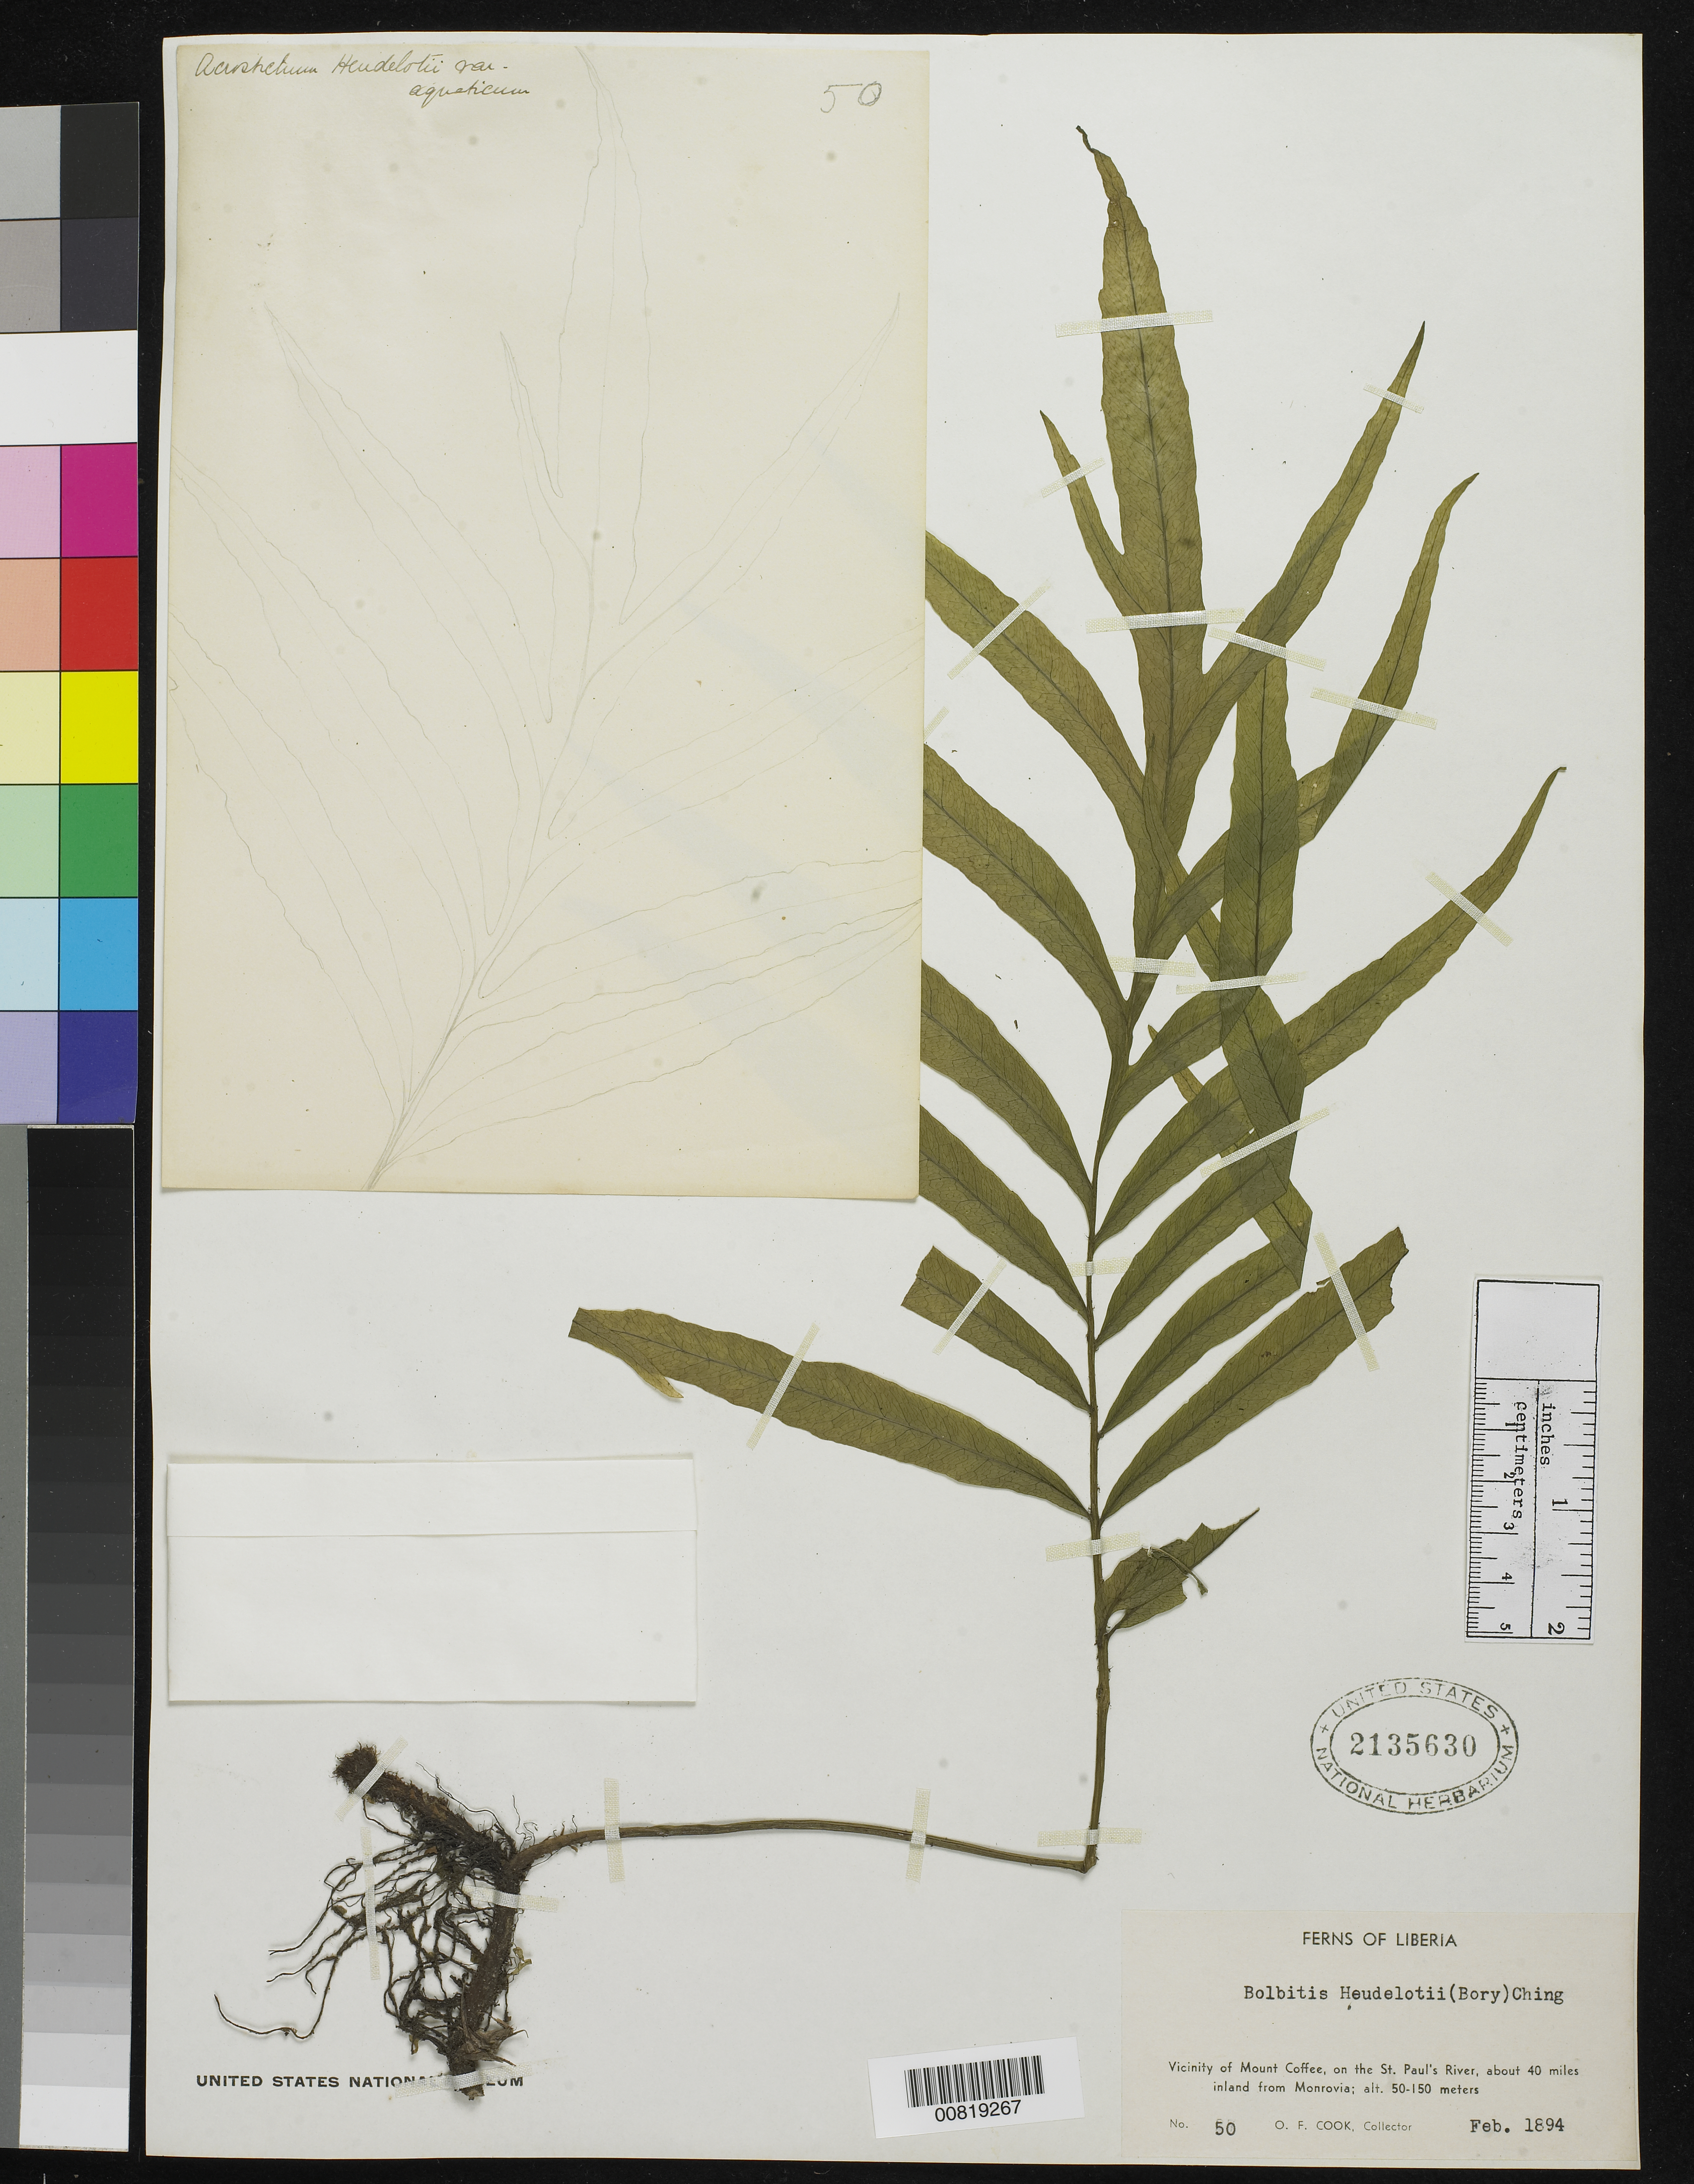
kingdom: Plantae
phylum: Tracheophyta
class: Polypodiopsida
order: Polypodiales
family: Dryopteridaceae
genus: Bolbitis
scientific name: Bolbitis heudelotii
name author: (Bory ex Fée) Alston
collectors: O. F. Cook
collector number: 50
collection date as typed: Feb 1894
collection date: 1894-02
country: Liberia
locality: Vicinity of Mt. Coffee, on the St. Paul's River, about 40 miles inland from Monrovia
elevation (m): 50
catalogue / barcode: US 2135630